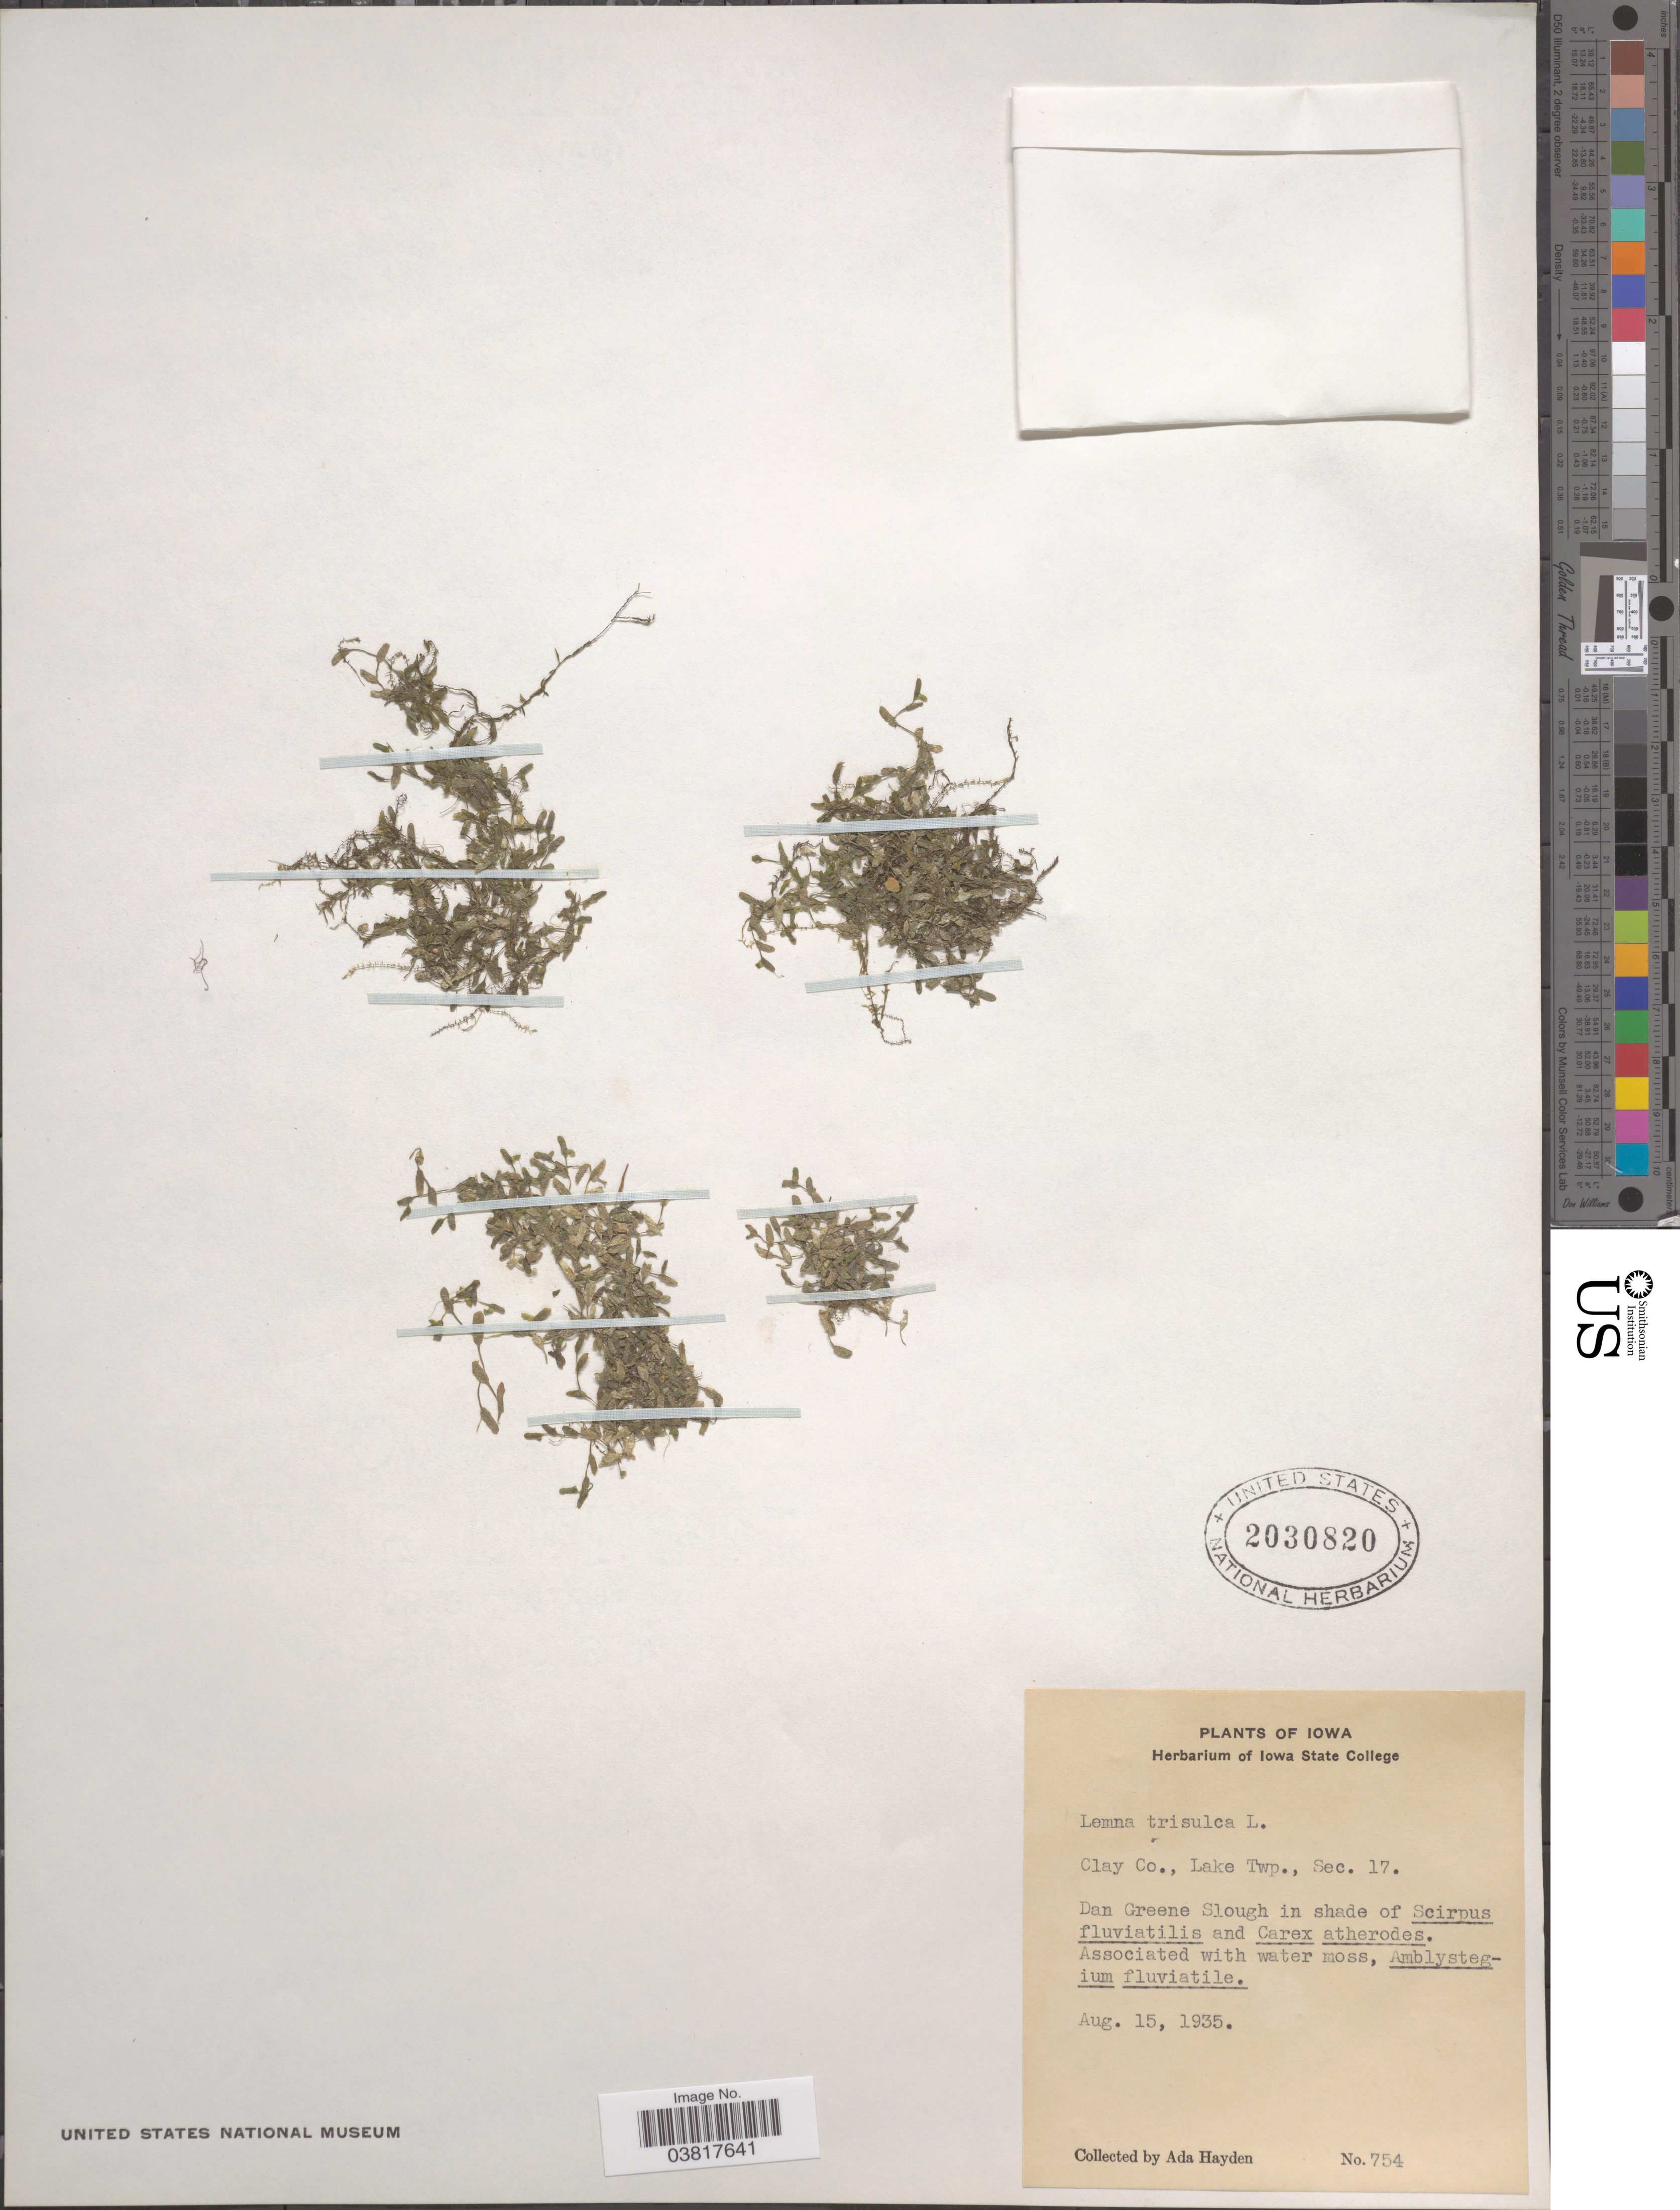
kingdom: Plantae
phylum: Tracheophyta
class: Liliopsida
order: Alismatales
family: Araceae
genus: Lemna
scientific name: Lemna trisulca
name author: L.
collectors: Ada Hayden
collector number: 754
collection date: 1935-08-15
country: United States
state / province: Iowa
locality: Clay Co., Lake Twp., Sec. 17. Dan Greene Slough.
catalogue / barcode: US 2030820